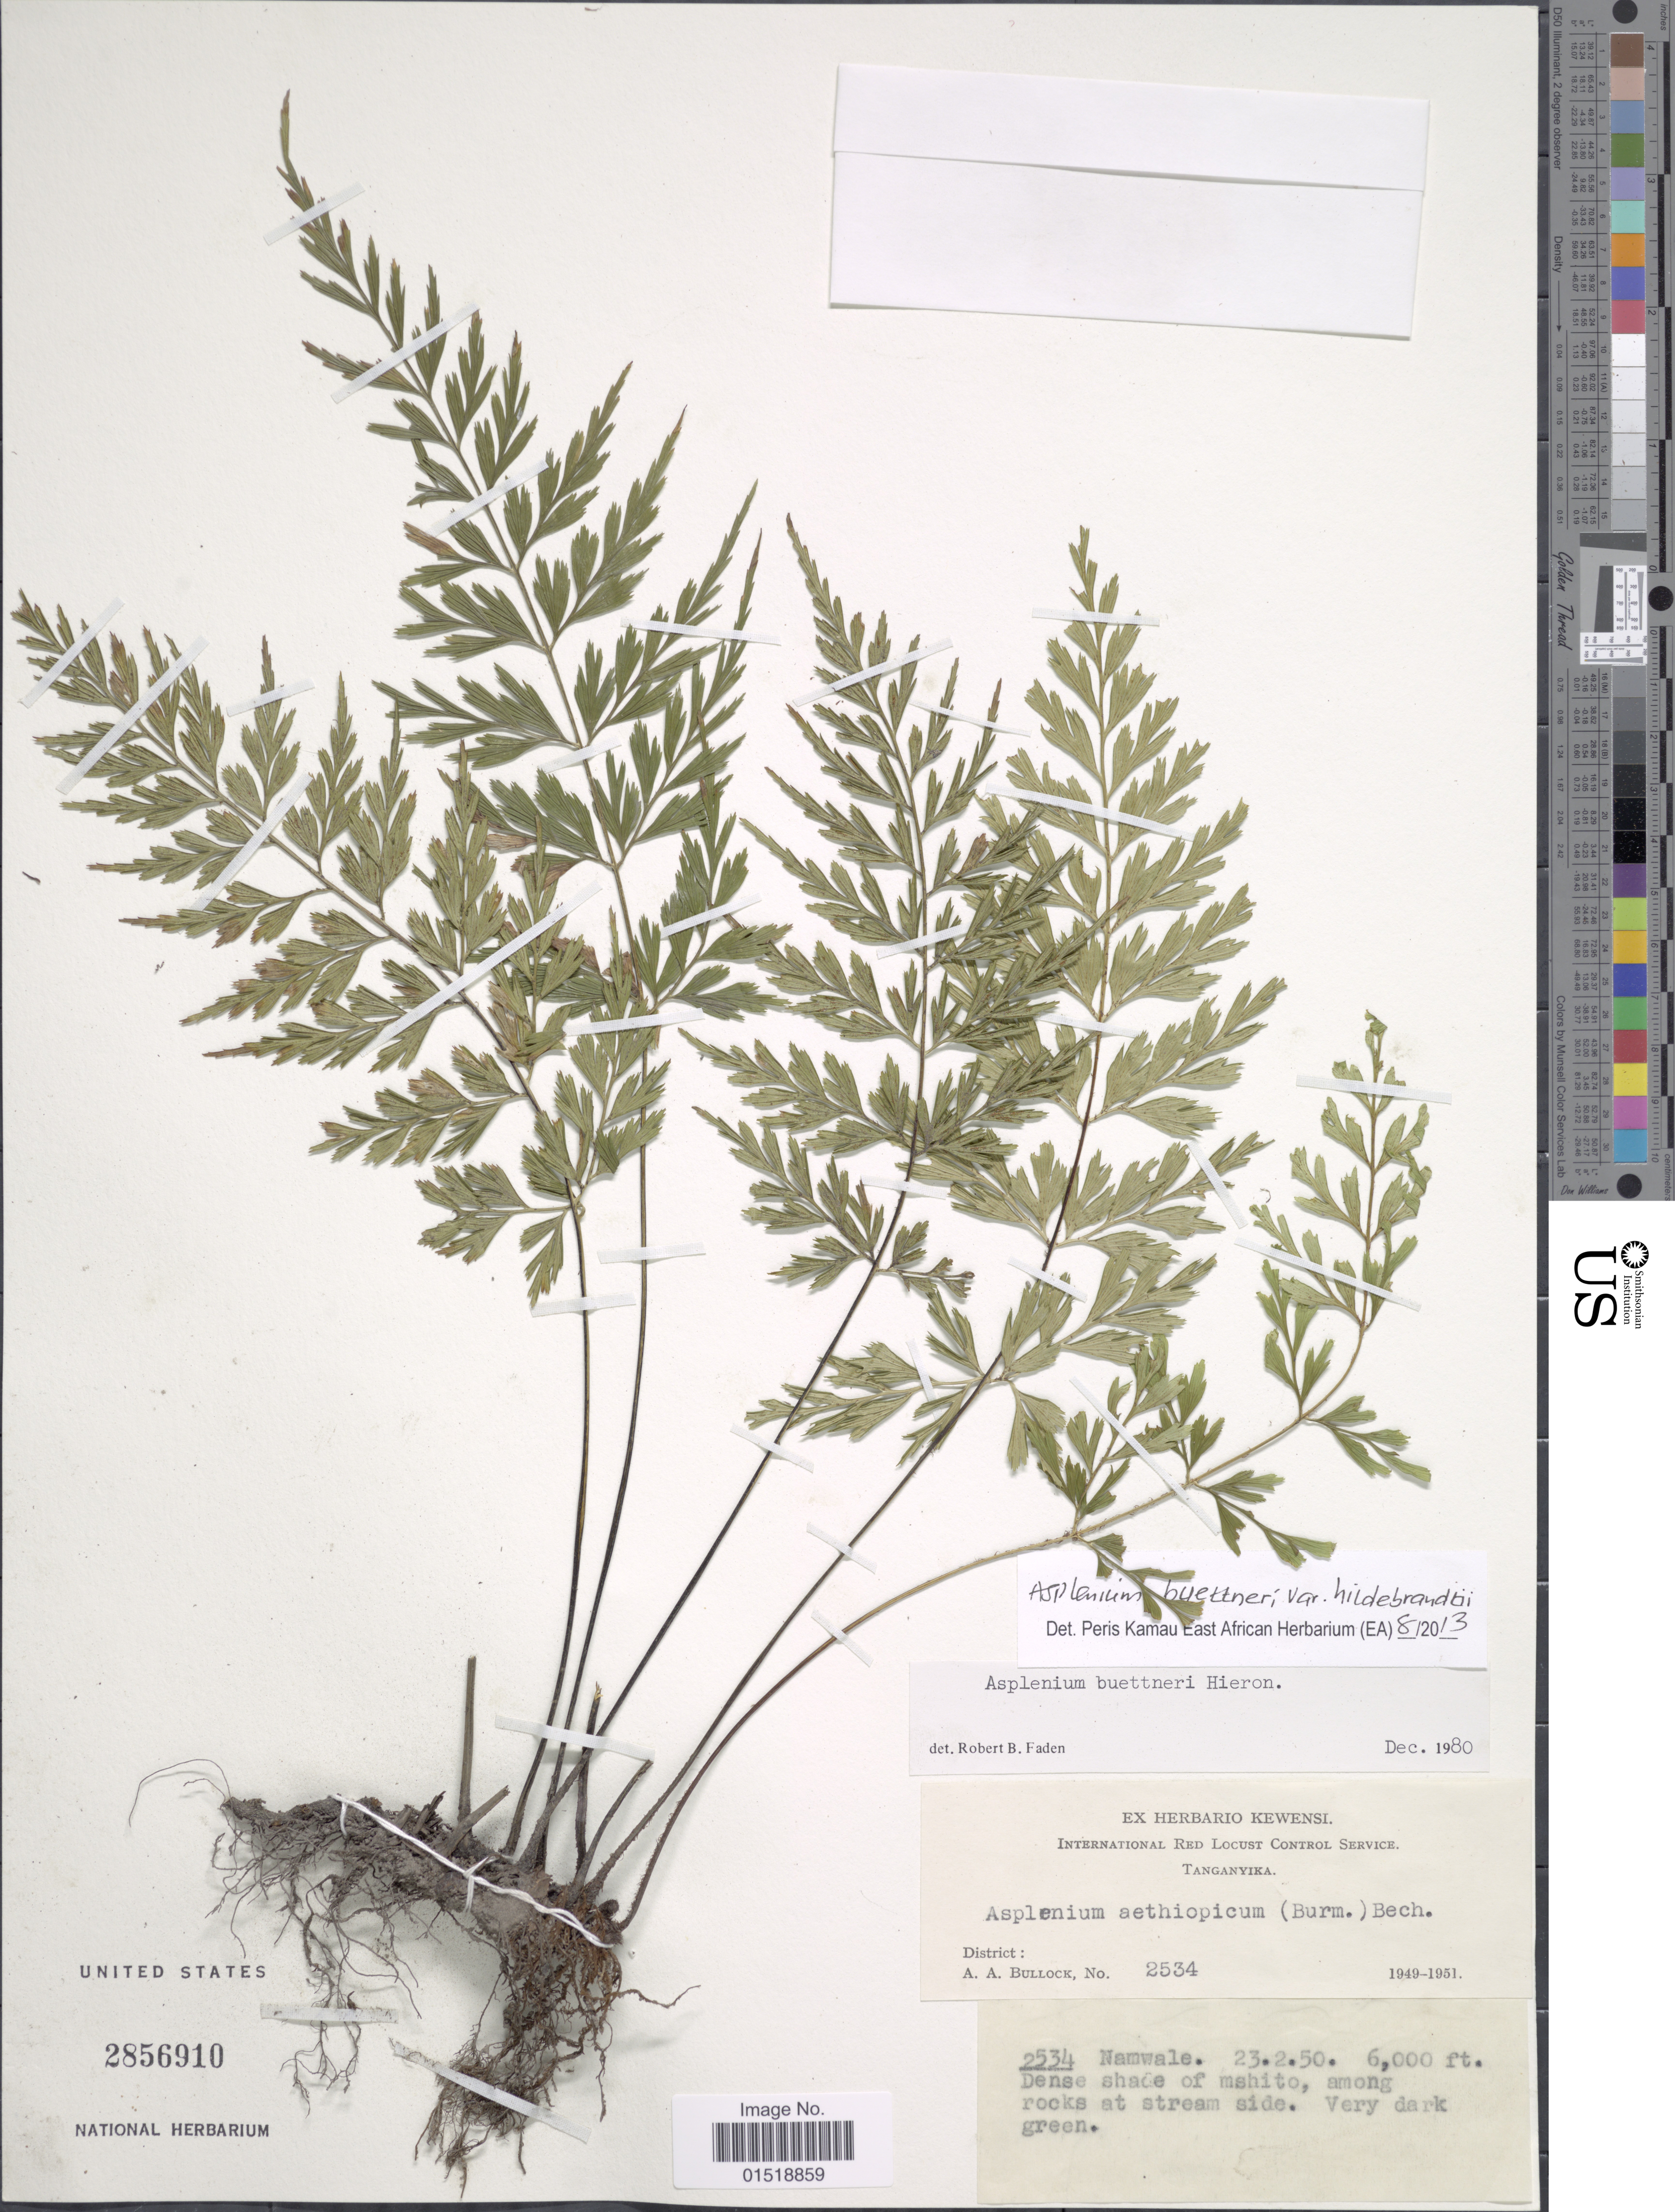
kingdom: Plantae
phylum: Tracheophyta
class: Polypodiopsida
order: Polypodiales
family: Aspleniaceae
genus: Asplenium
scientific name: Asplenium buettneri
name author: Hieron.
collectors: A. Bullock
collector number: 2534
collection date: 1950-02-23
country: Tanzania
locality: Tanganyika. Namwale.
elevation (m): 1829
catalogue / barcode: US 2856910